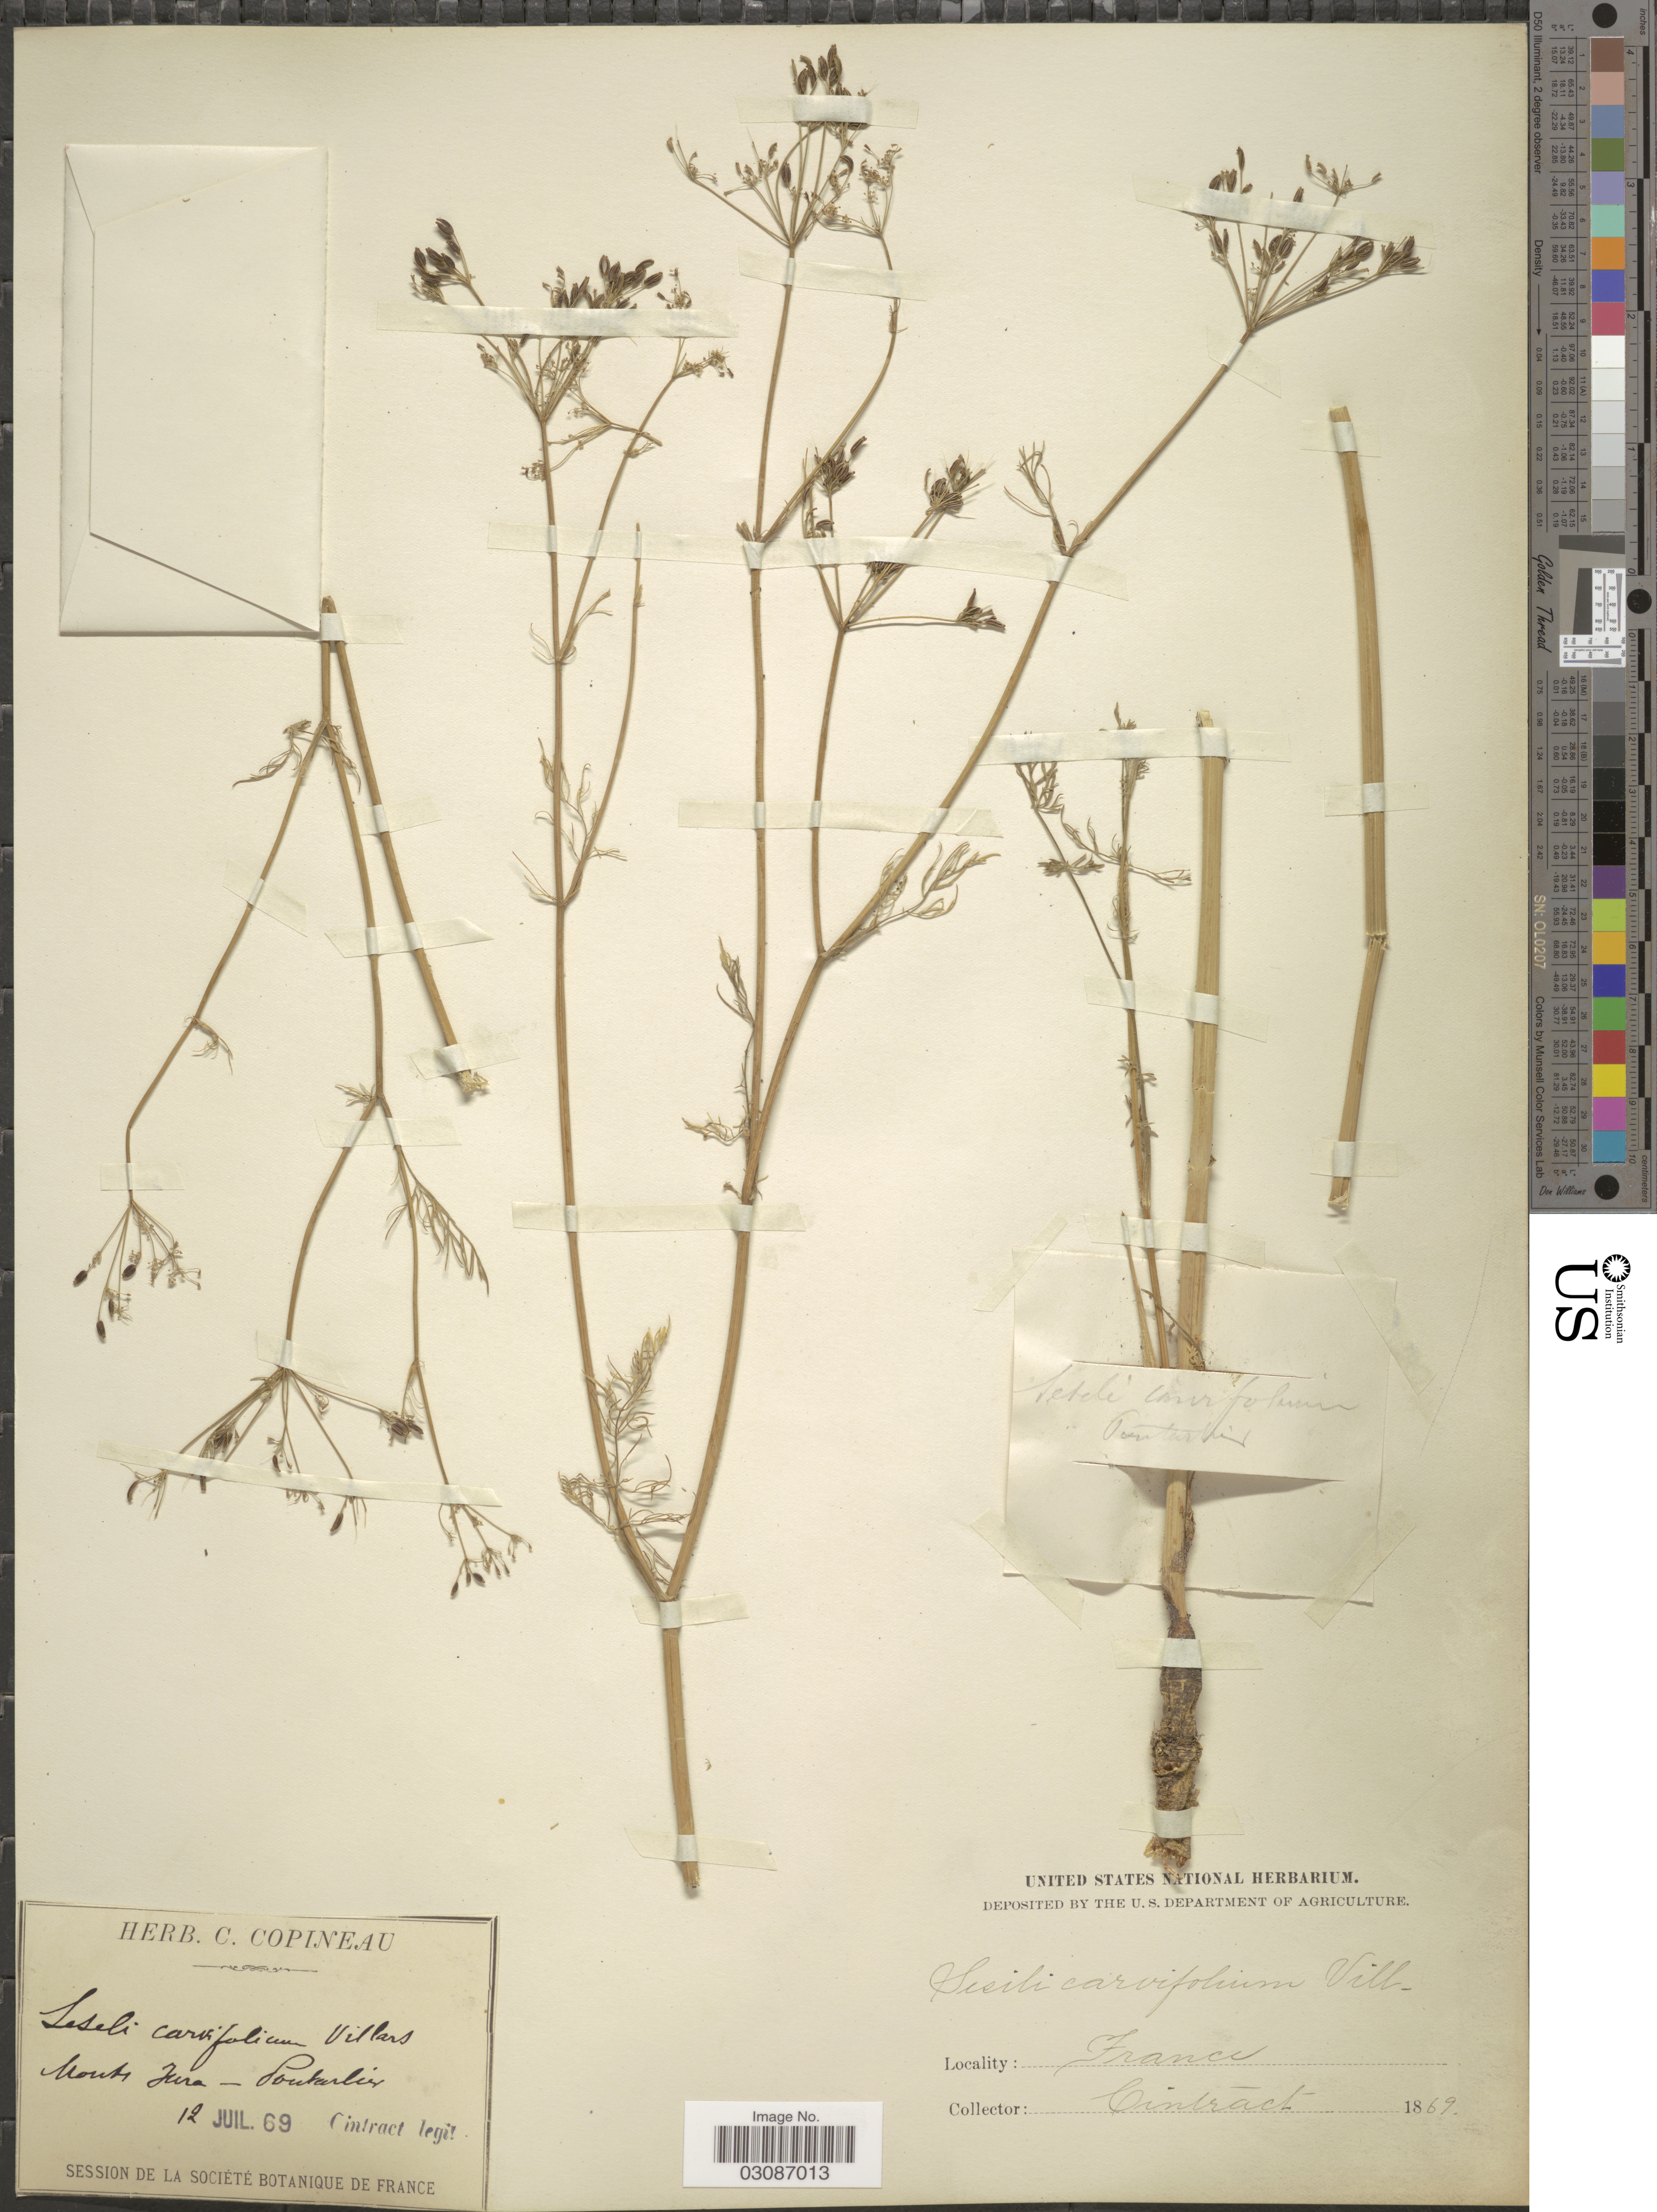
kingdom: Plantae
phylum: Tracheophyta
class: Magnoliopsida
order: Apiales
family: Apiaceae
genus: Seseli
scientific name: Seseli annuum subsp. carvifolium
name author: P. Fourn.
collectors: Cintract, --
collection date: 1869-07-12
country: France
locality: Monts Jura - Pontarlier.